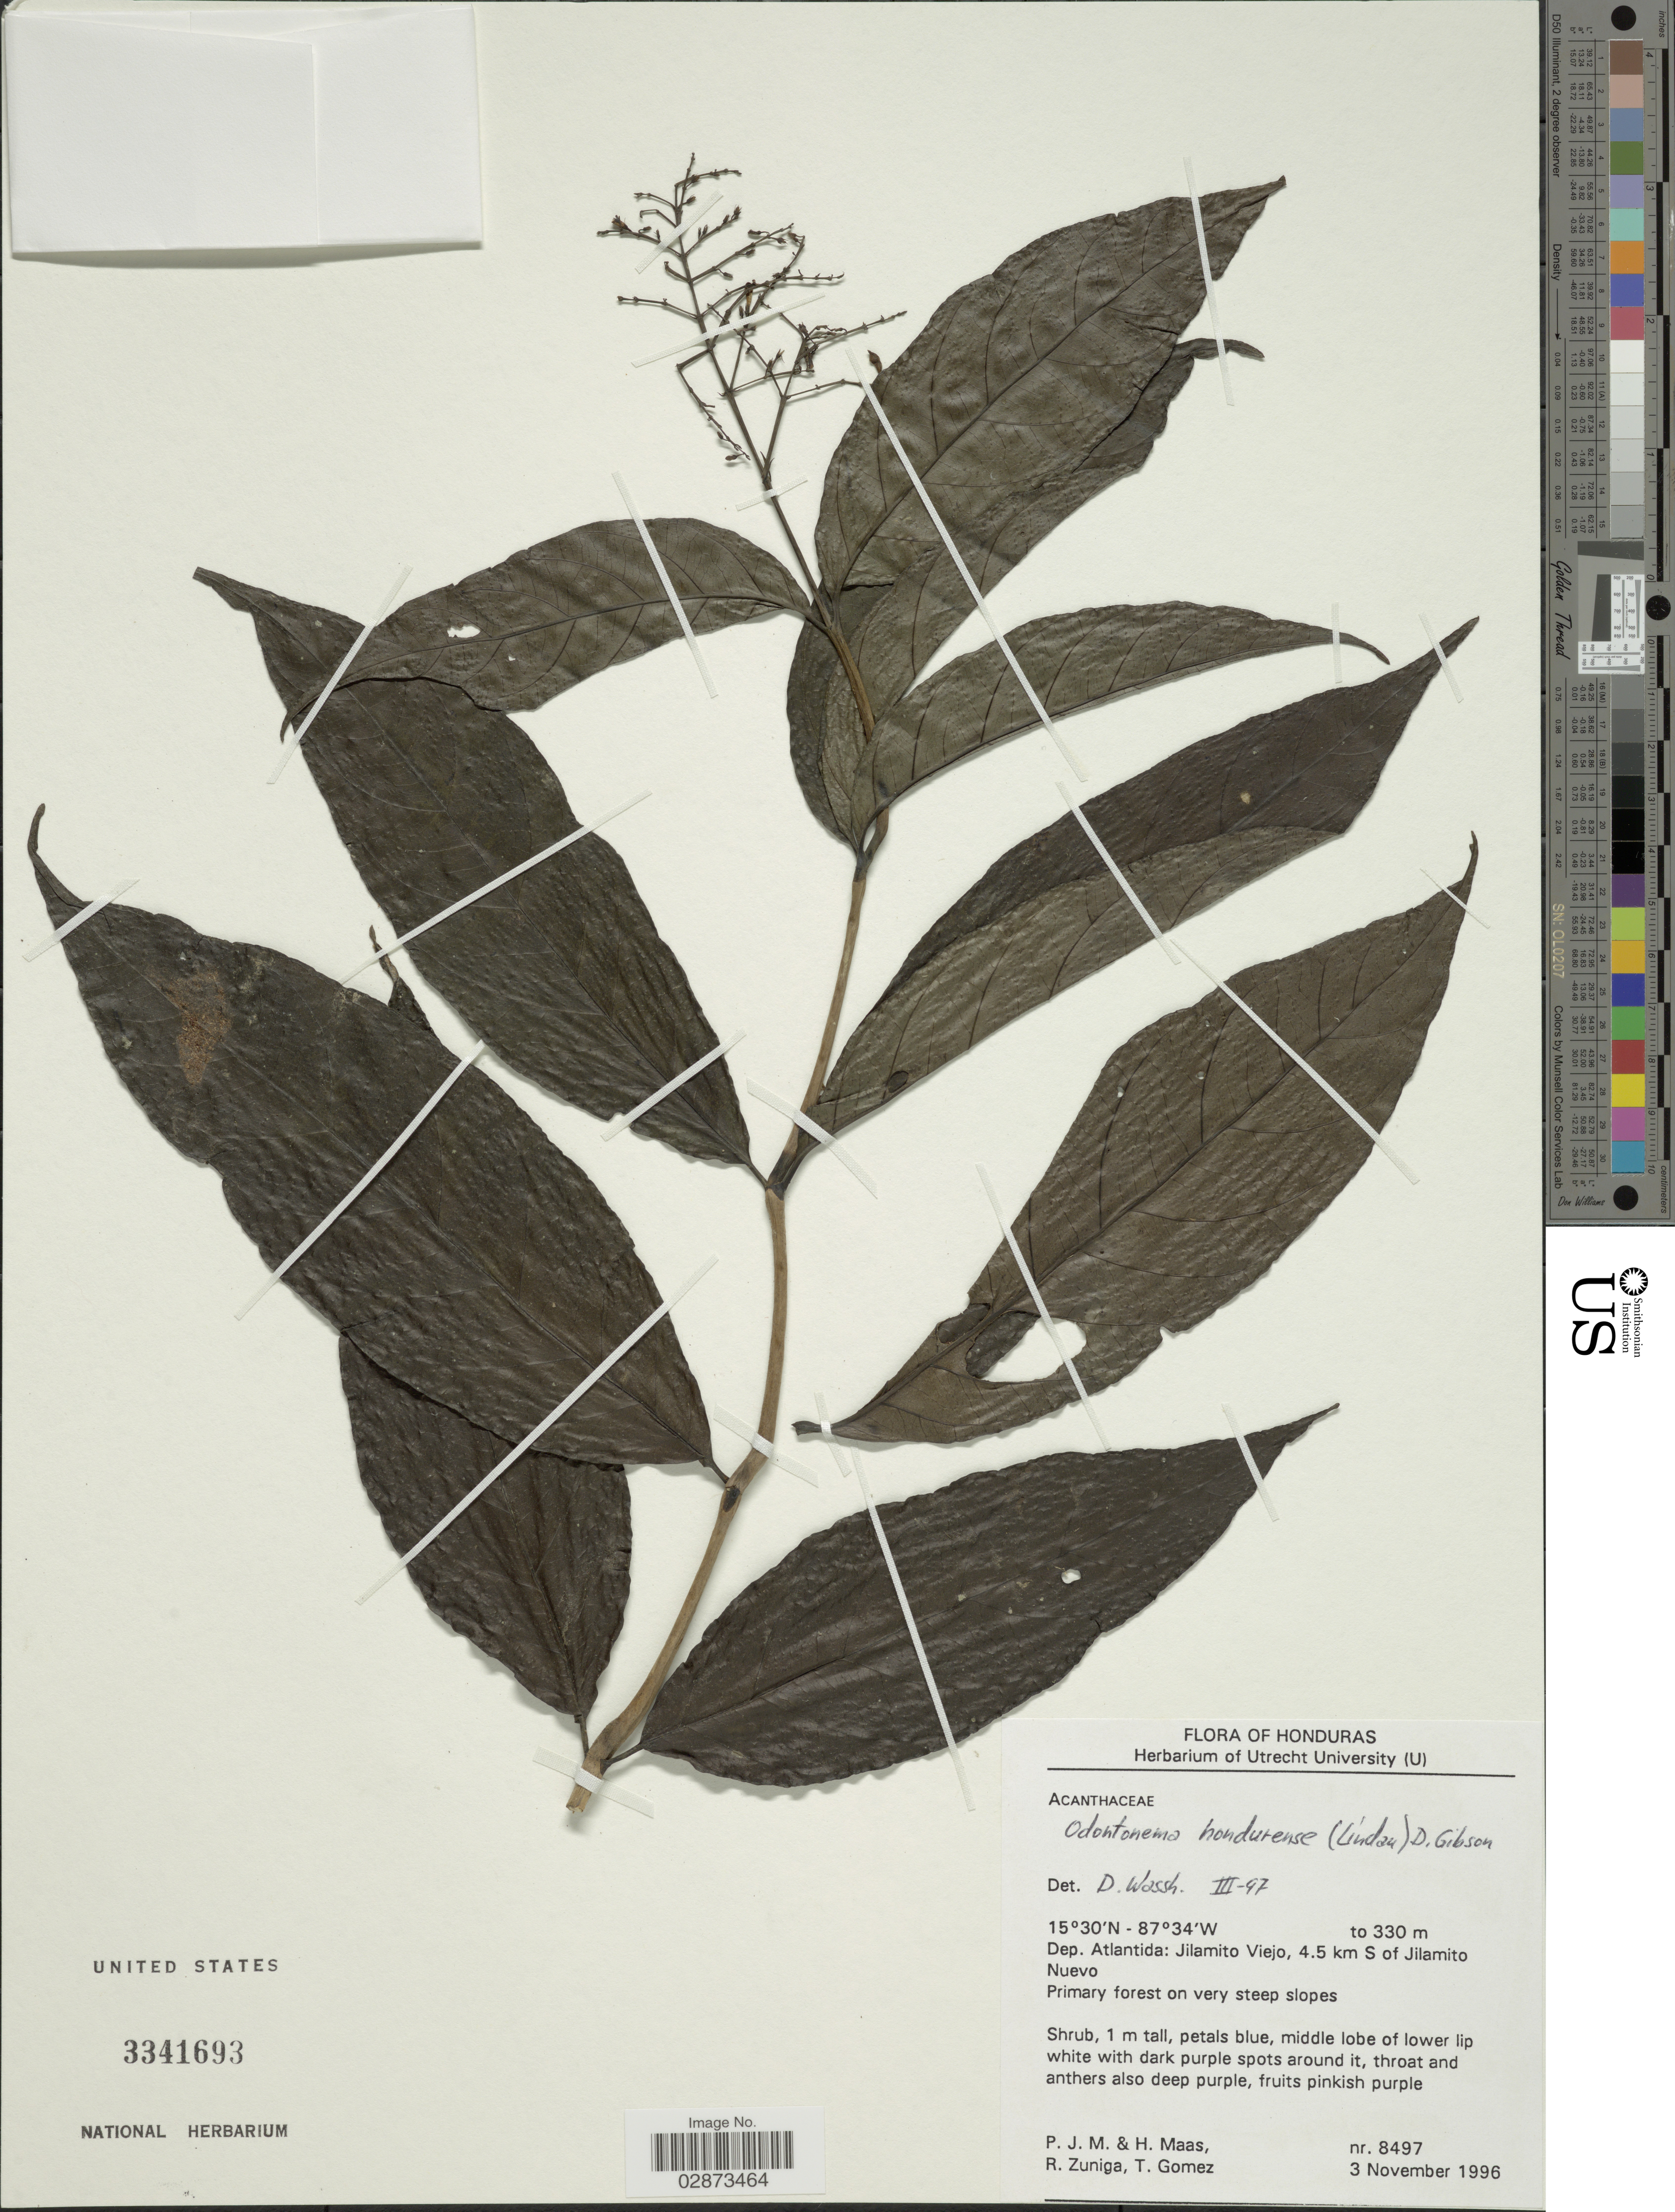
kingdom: Plantae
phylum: Tracheophyta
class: Magnoliopsida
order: Lamiales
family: Acanthaceae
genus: Odontonema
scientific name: Odontonema hondurensis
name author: (Lindau) D.N. Gibson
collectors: P. Maas, H. Maas, R. Zuniga & T. Gomez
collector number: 8497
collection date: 1996-11-03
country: Honduras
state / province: Atlántida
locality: Dep. Atlantida: Jilamito Viejo, 4.5 km S of Jilamito Nuevo.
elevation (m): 330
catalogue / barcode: US 3341693